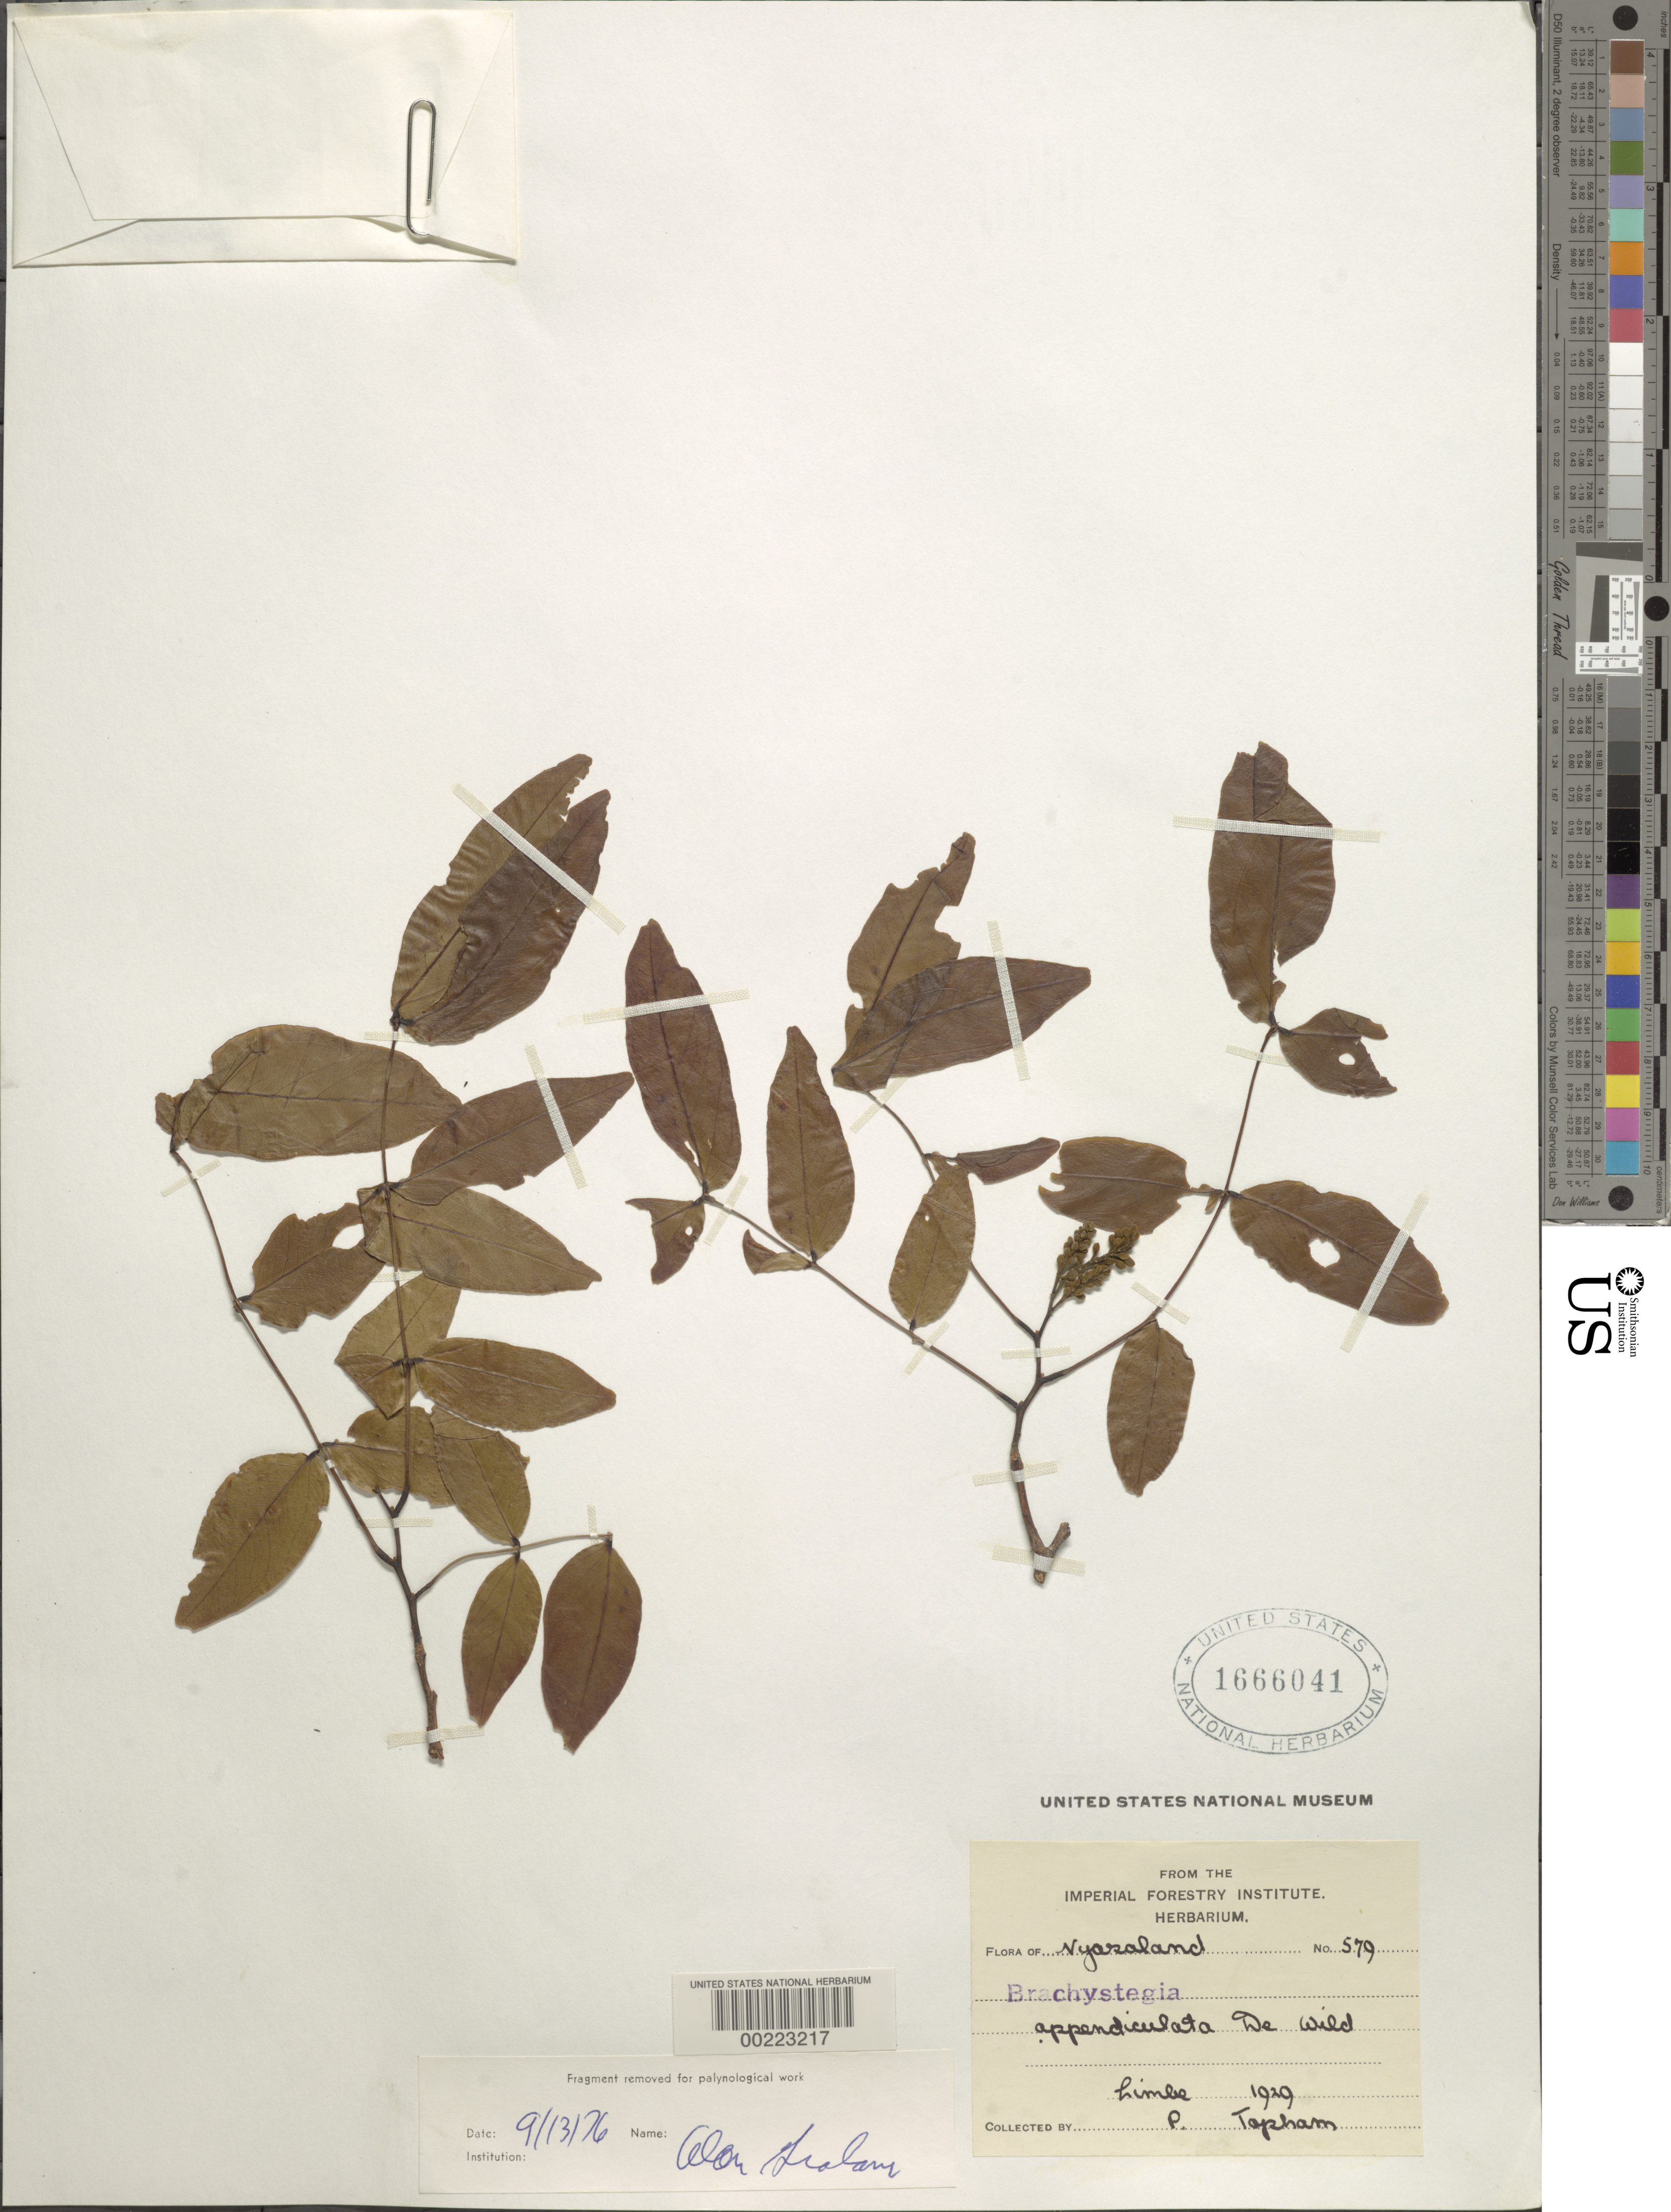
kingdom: Plantae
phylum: Tracheophyta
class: Magnoliopsida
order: Fabales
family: Fabaceae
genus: Brachystegia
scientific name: Brachystegia appendiculata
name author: Benth.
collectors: P. Topham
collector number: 579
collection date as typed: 1929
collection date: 1929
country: Malawi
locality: Limbe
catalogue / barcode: US 1666041